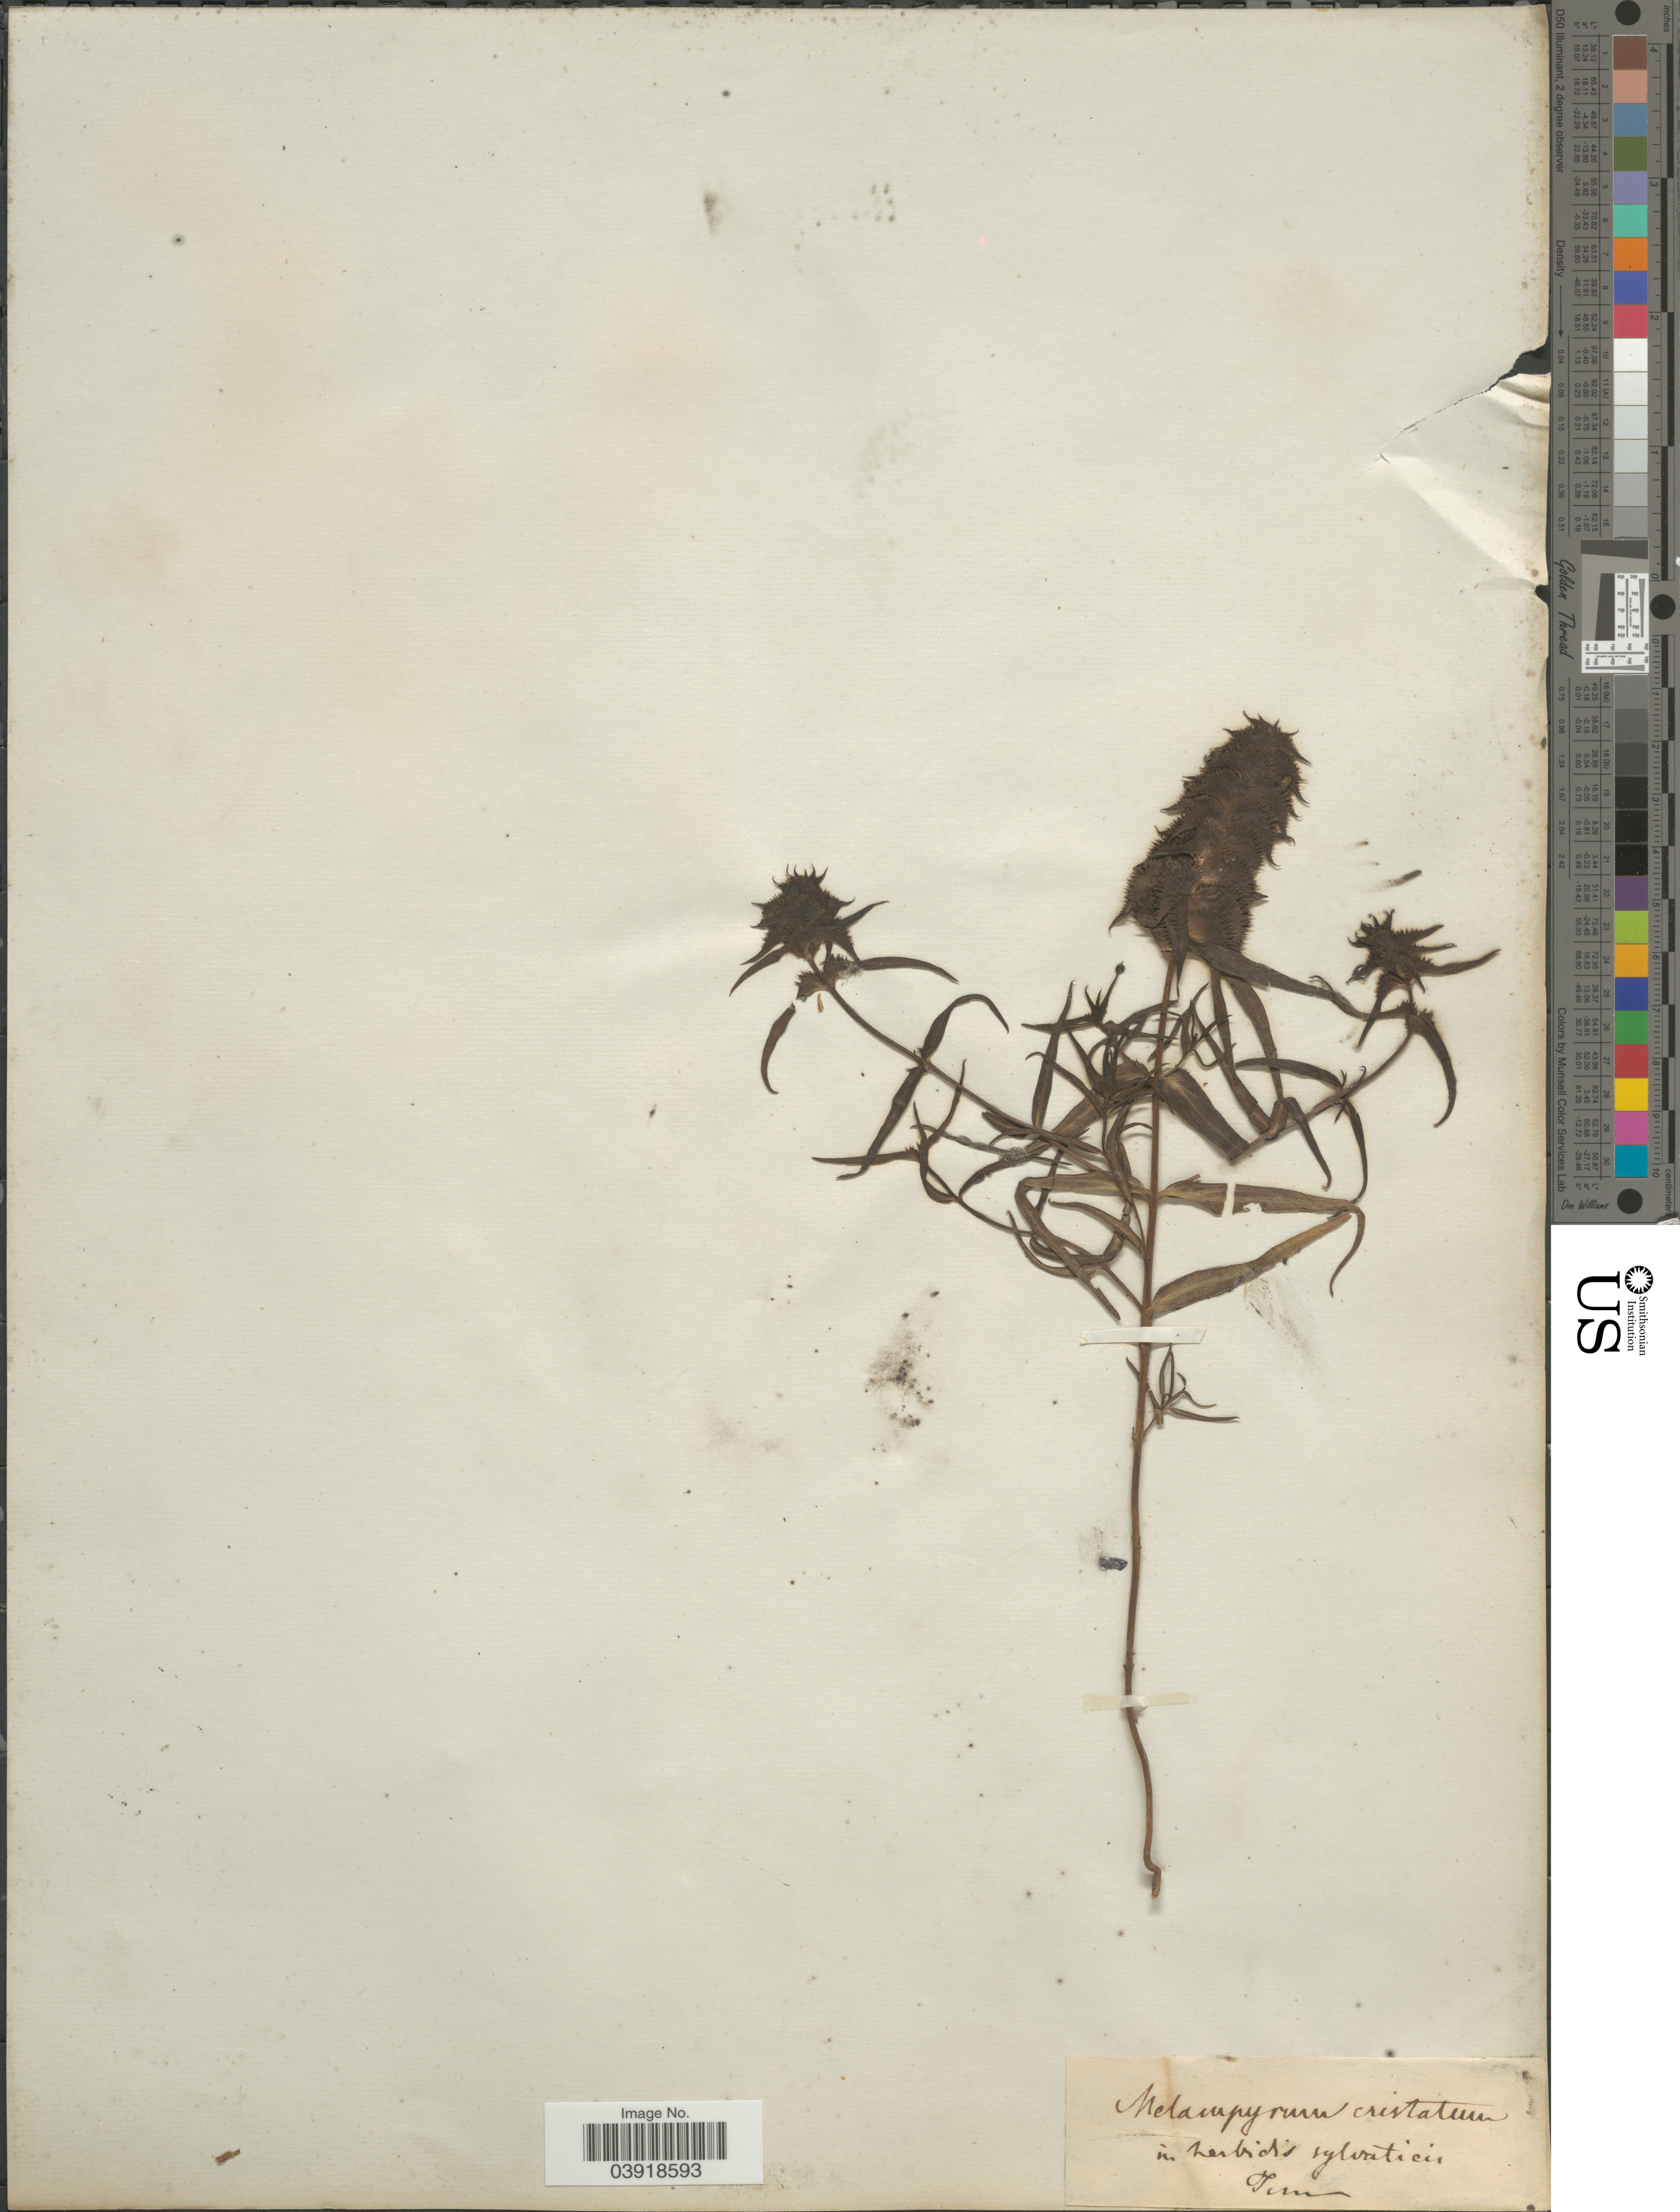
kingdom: Plantae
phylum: Tracheophyta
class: Magnoliopsida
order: Lamiales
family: Orobanchaceae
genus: Melampyrum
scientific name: Melampyrum cristatum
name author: Hablitz ex Steud.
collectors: Tomm.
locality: In herbidis sylvaticis.